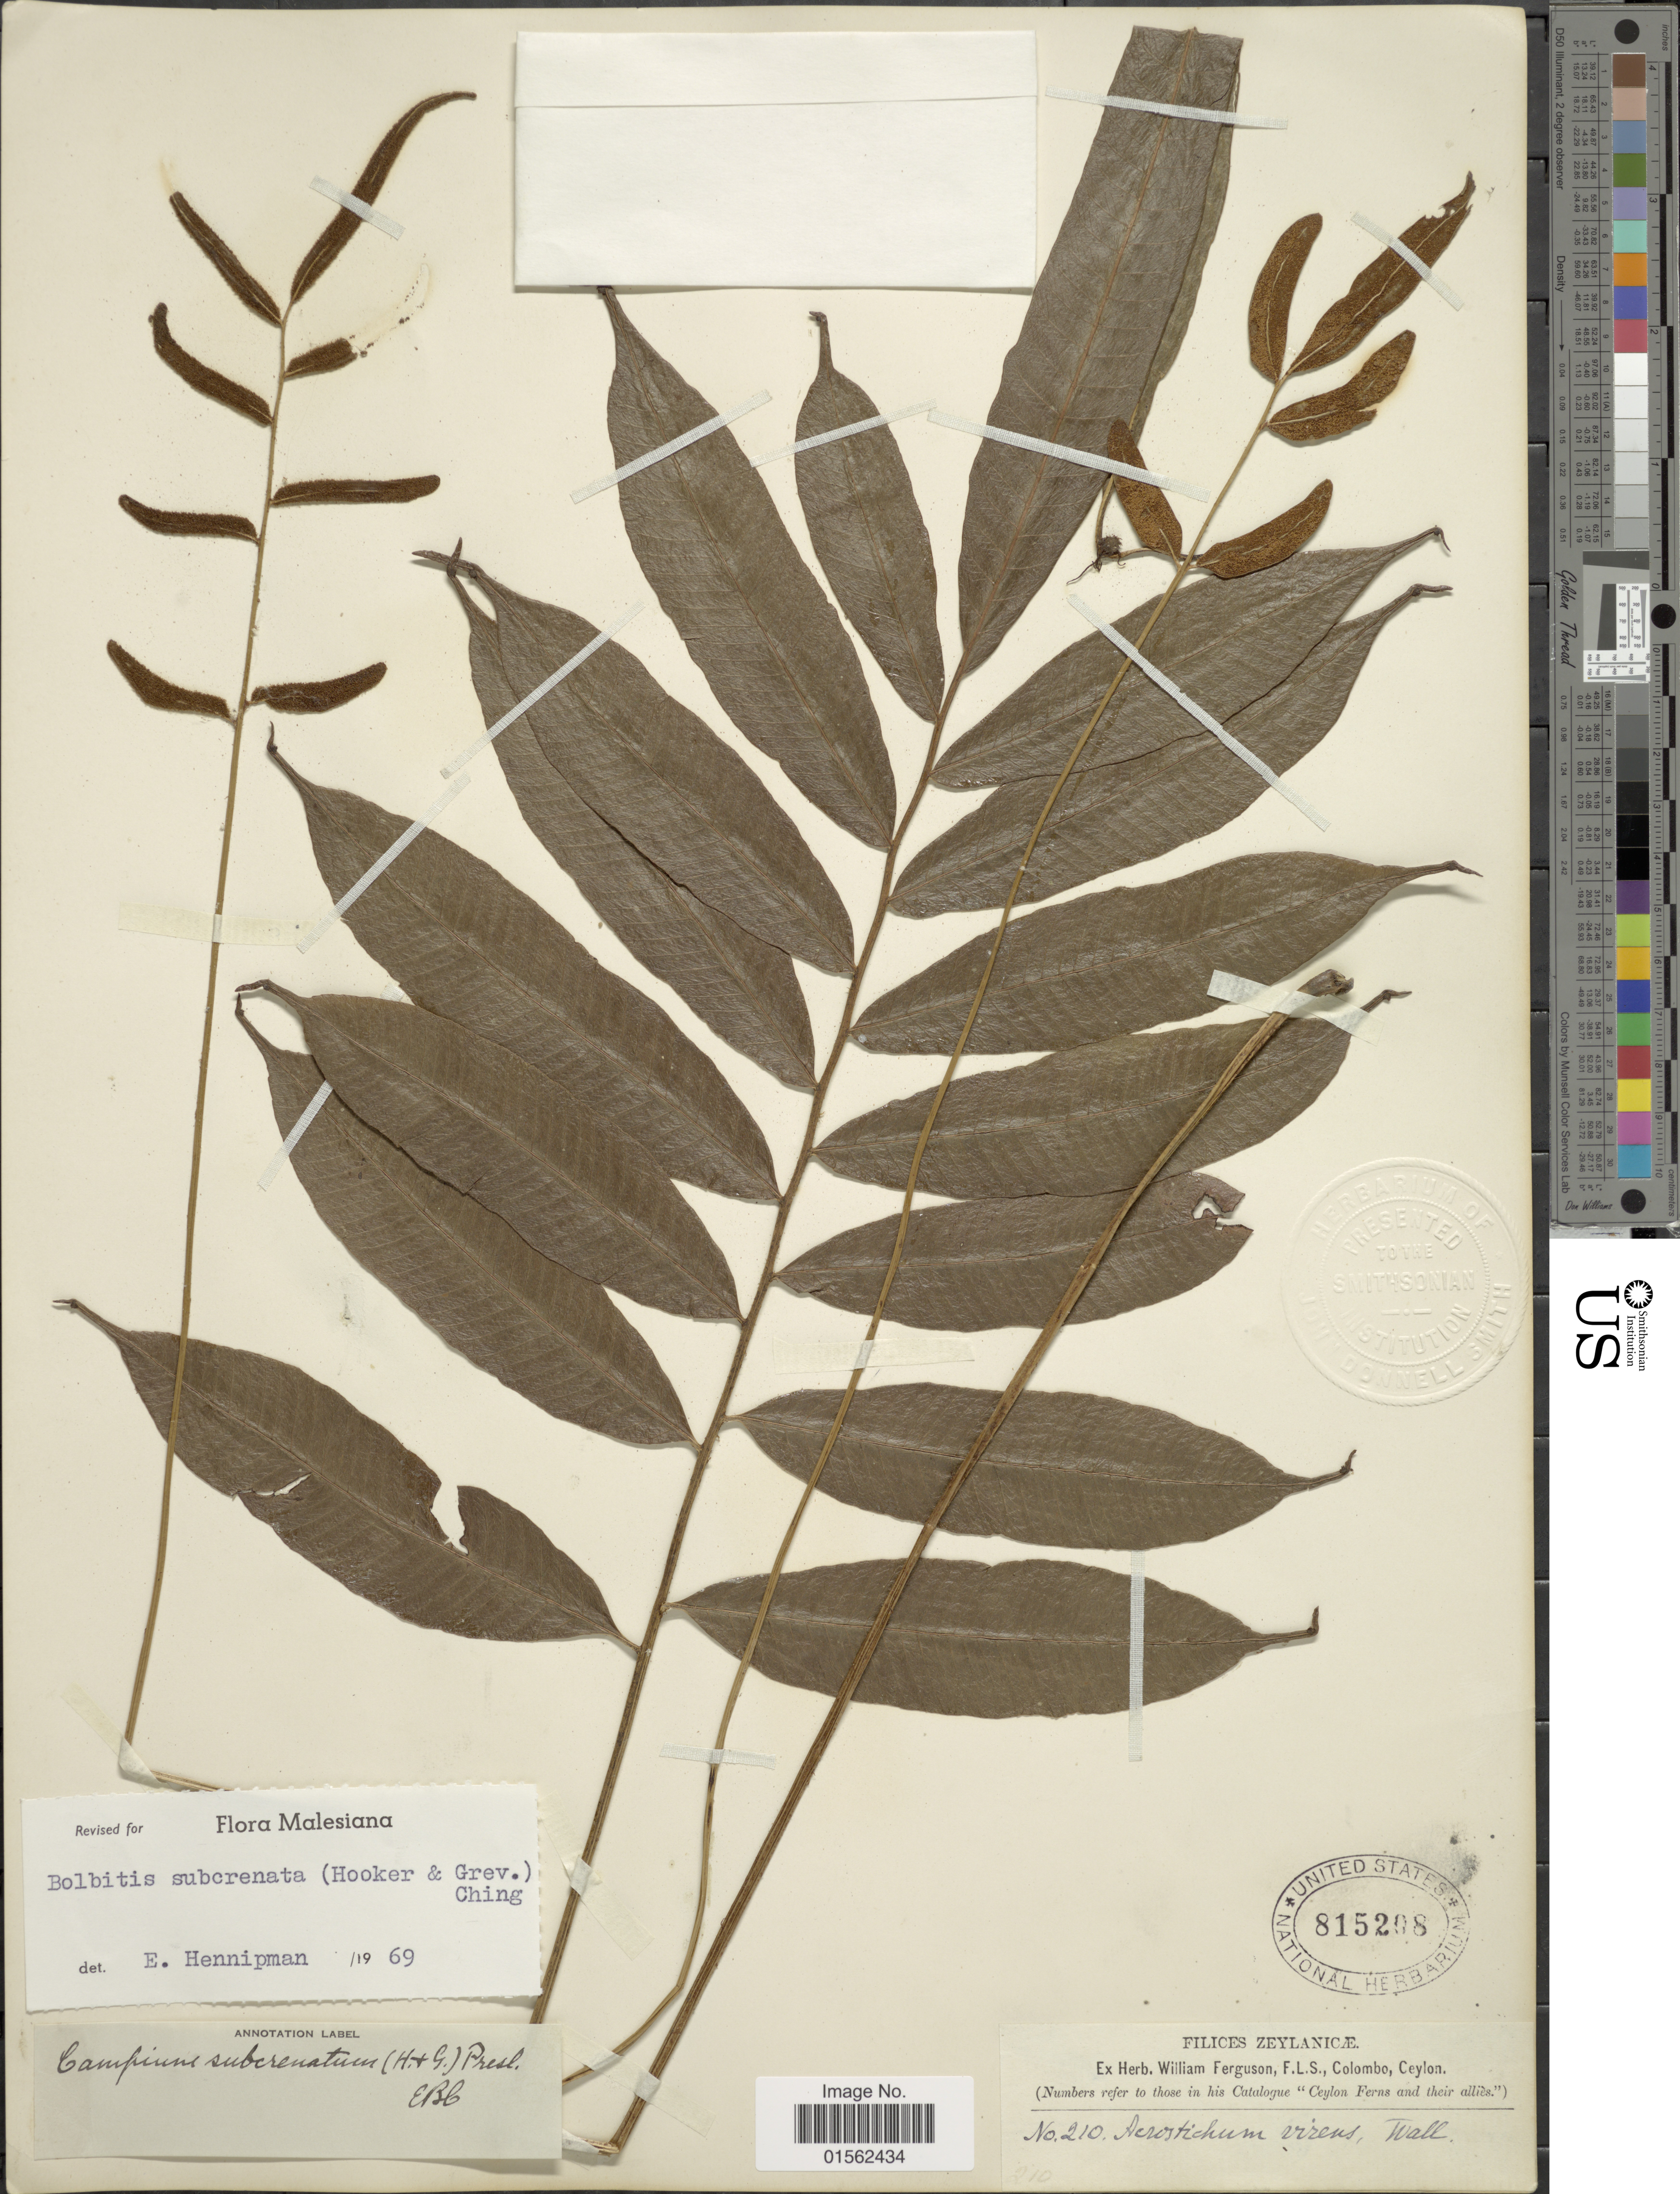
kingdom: Plantae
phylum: Tracheophyta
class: Polypodiopsida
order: Polypodiales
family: Dryopteridaceae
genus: Bolbitis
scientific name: Bolbitis subcrenata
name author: (Hook. & Grev.) Ching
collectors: ex herb. W. Ferguson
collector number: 210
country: Sri Lanka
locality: Zeylanicae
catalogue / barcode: US 815208